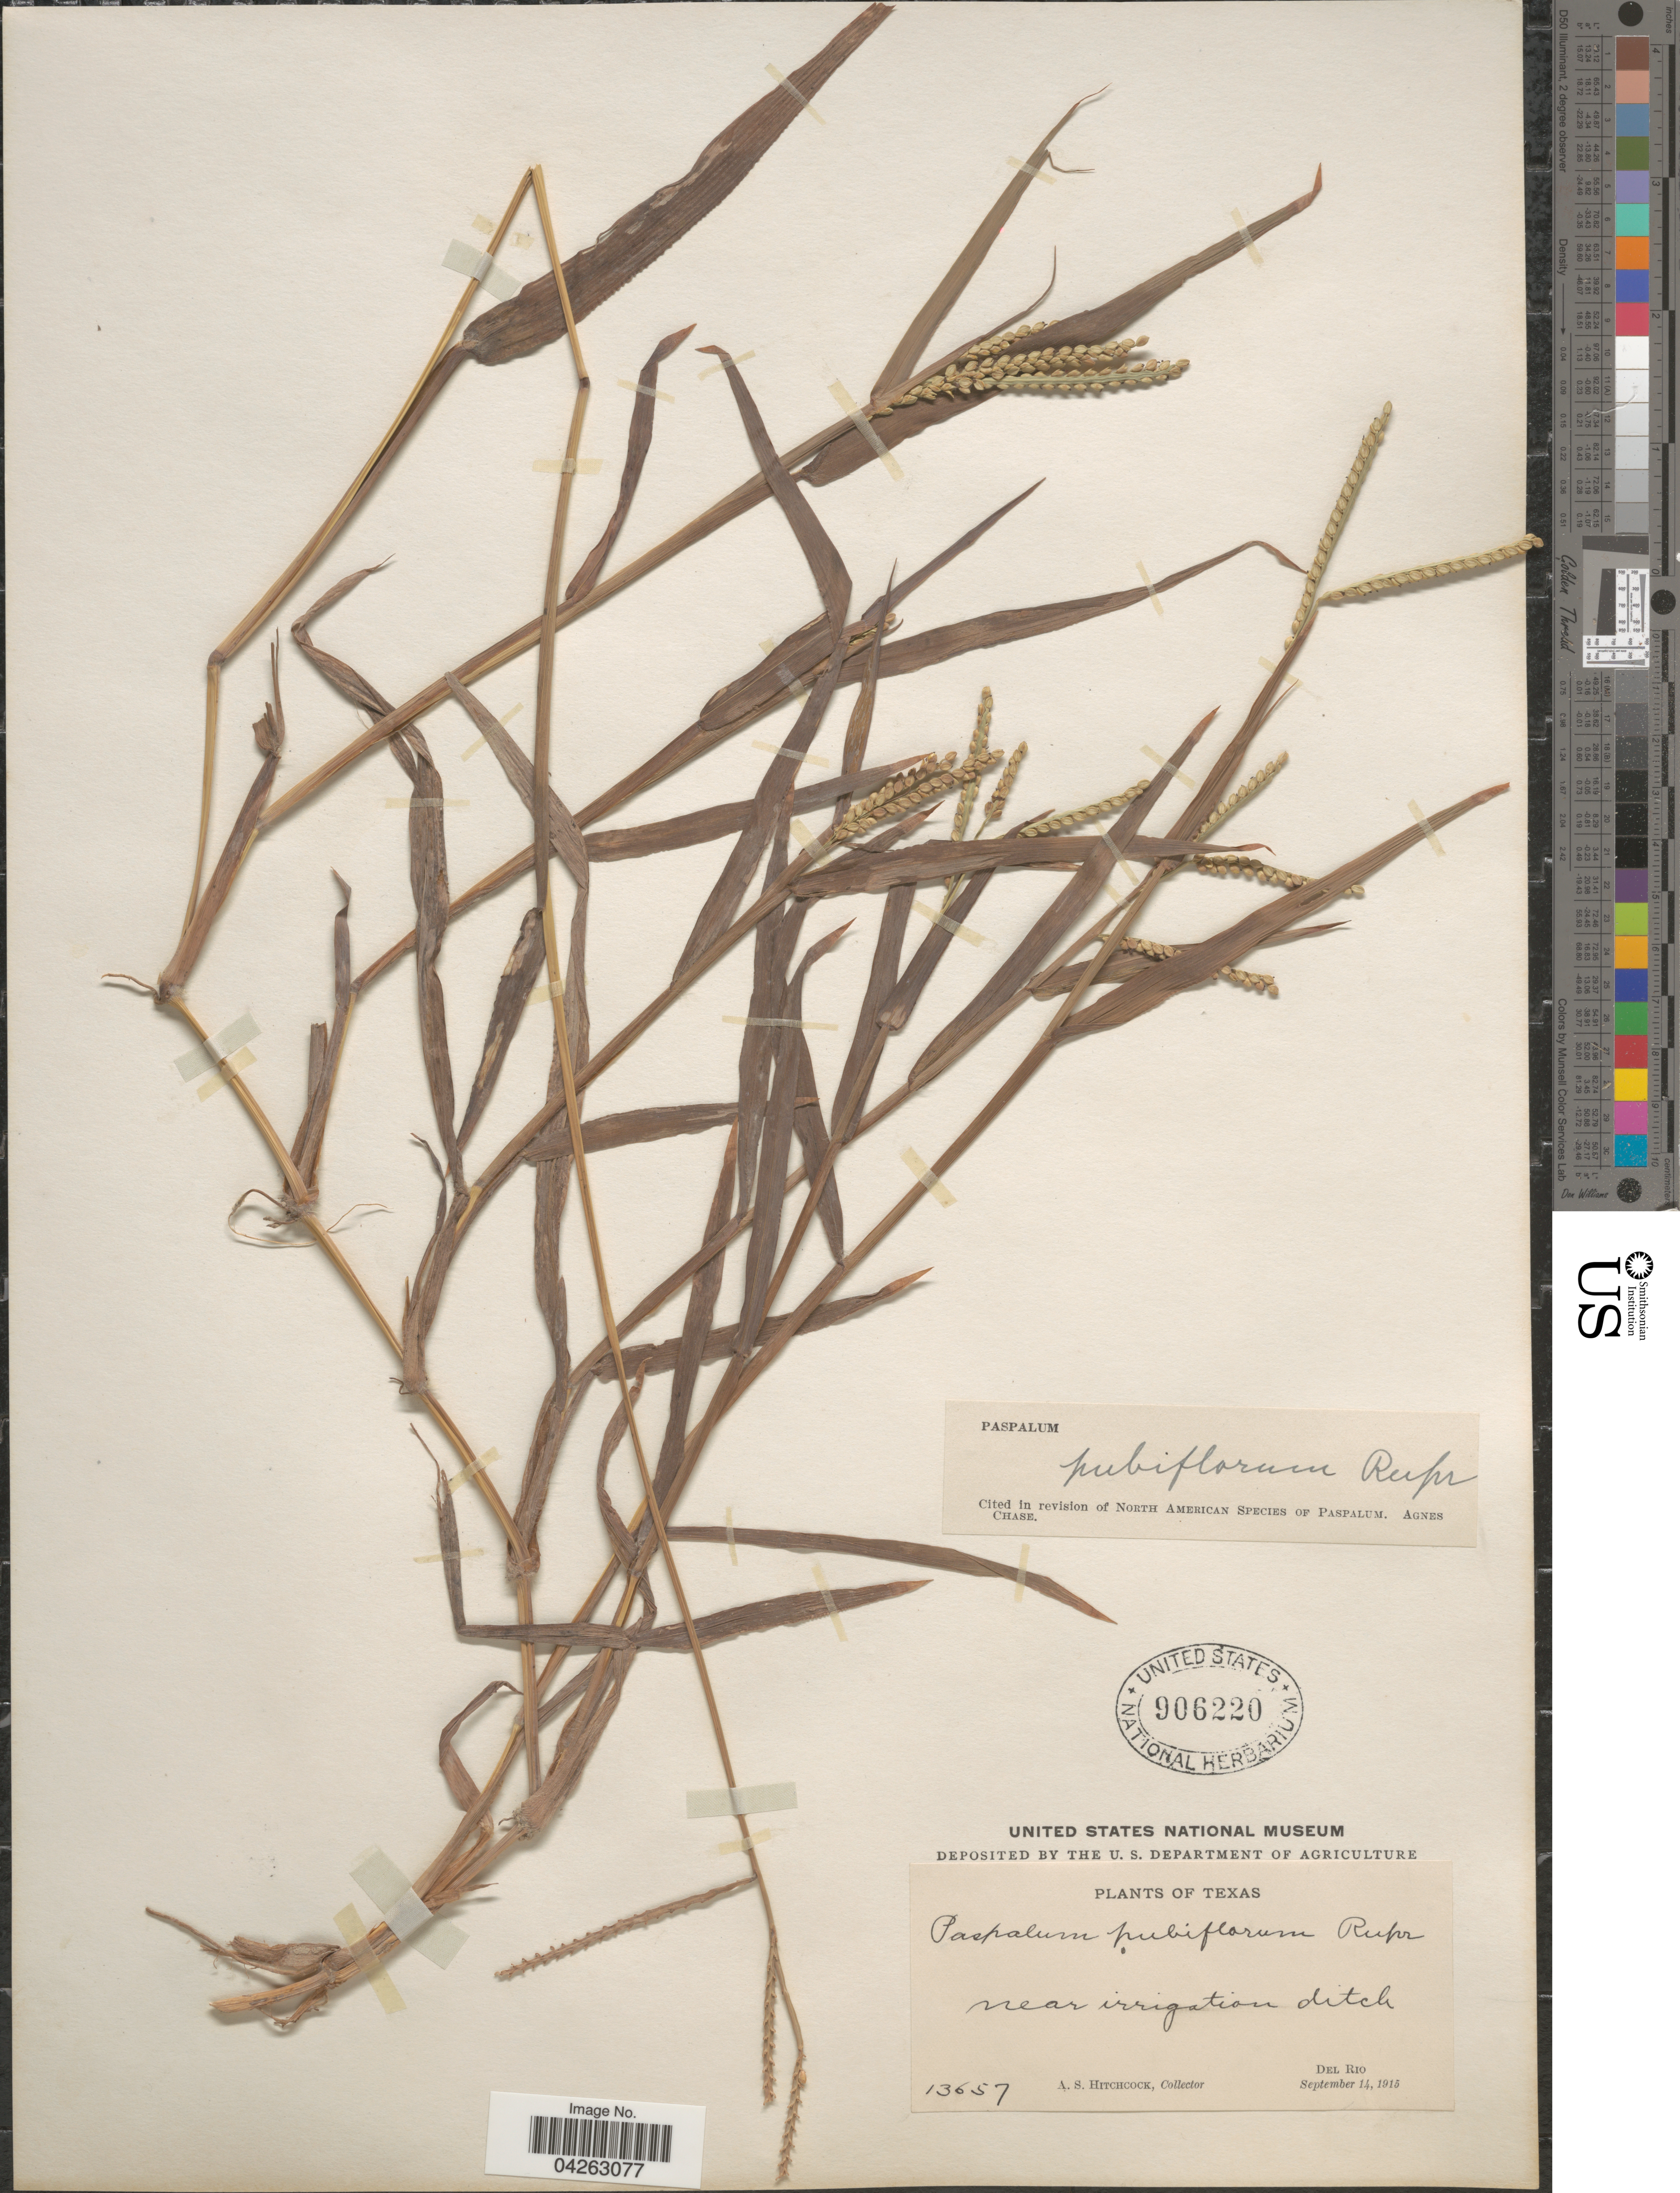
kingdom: Plantae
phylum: Tracheophyta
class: Liliopsida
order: Poales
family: Poaceae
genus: Paspalum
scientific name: Paspalum pubiflorum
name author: Rupr. ex E. Fourn.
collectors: A. S. Hitchcock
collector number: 13657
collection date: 1915-09-14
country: United States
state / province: Texas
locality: Near irrigation ditch. Del Rio.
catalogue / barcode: US 906220